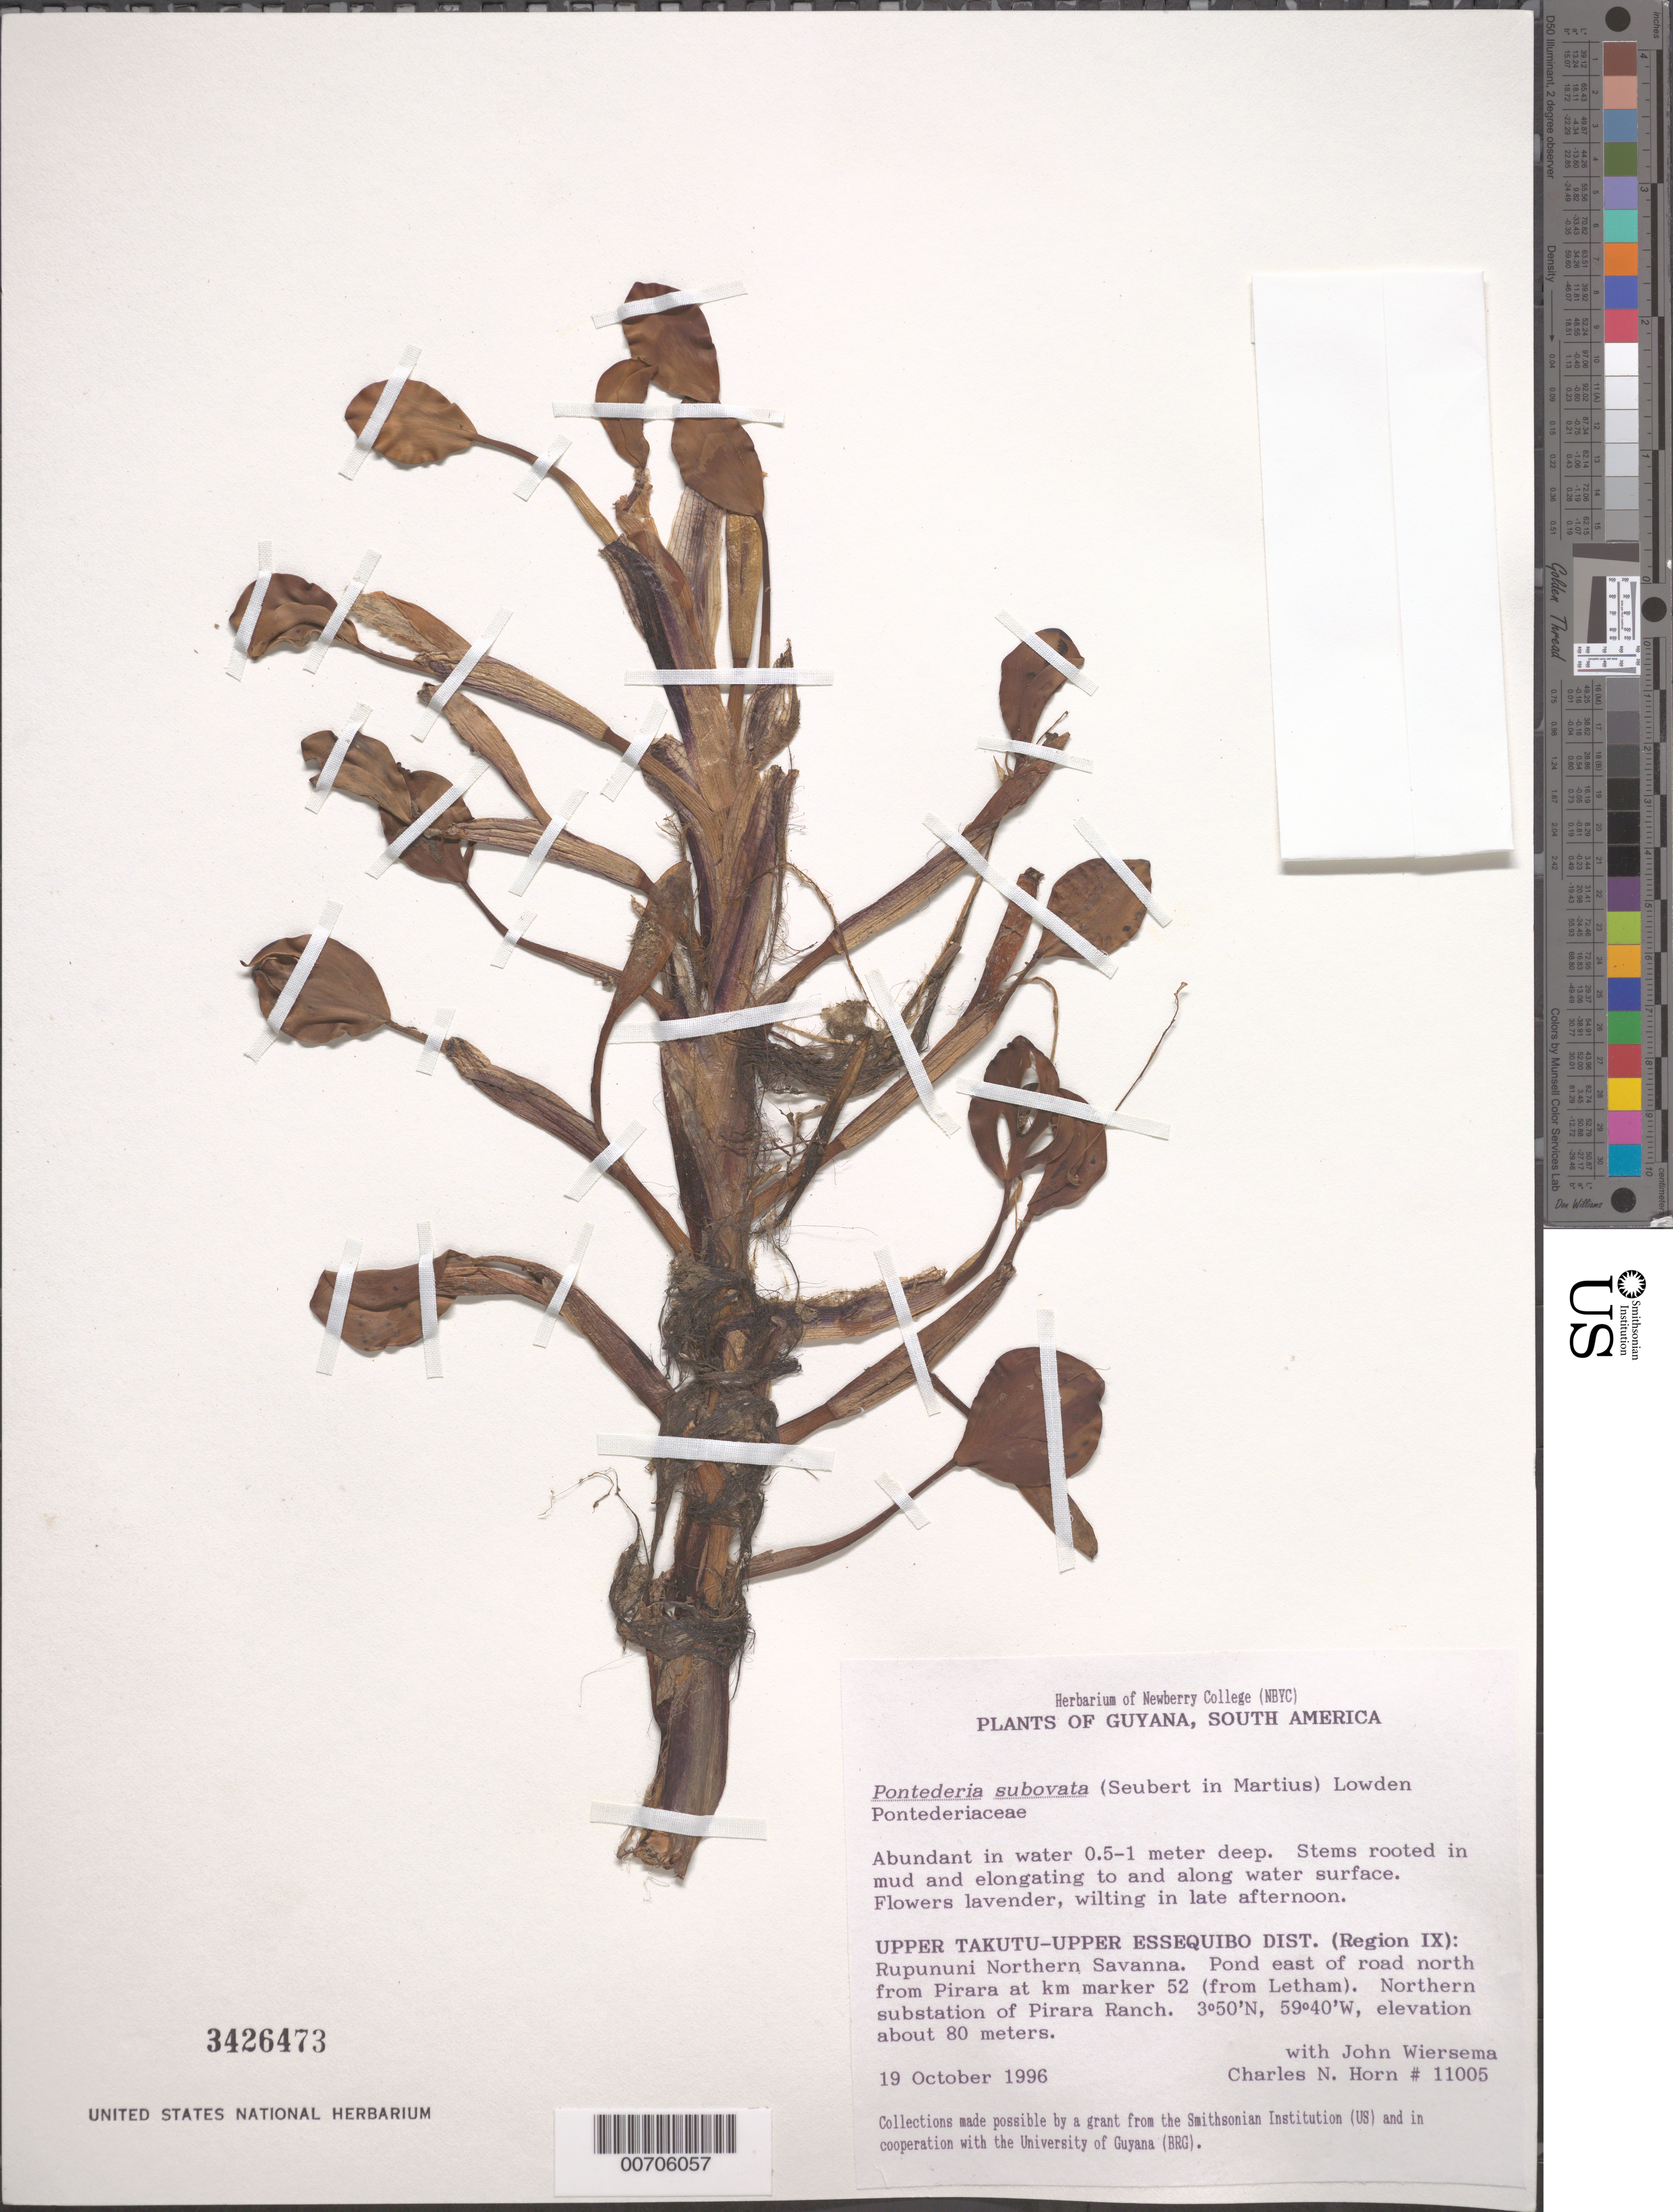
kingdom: Plantae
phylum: Tracheophyta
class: Liliopsida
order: Commelinales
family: Pontederiaceae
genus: Pontederia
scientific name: Pontederia subovata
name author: (Seub.) Lowden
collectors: C. N. Horn & J. H. Wiersema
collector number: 11005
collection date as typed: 19-Oct-96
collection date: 1996-10-19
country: Guyana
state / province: U. Takutu-U. Essequibo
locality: Rupununi Northern Savanna, road N from Pirara, km marker 52 (from Lethem), Pirara Ranch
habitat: Water 0.5-1 m deep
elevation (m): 80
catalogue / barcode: US 3426473